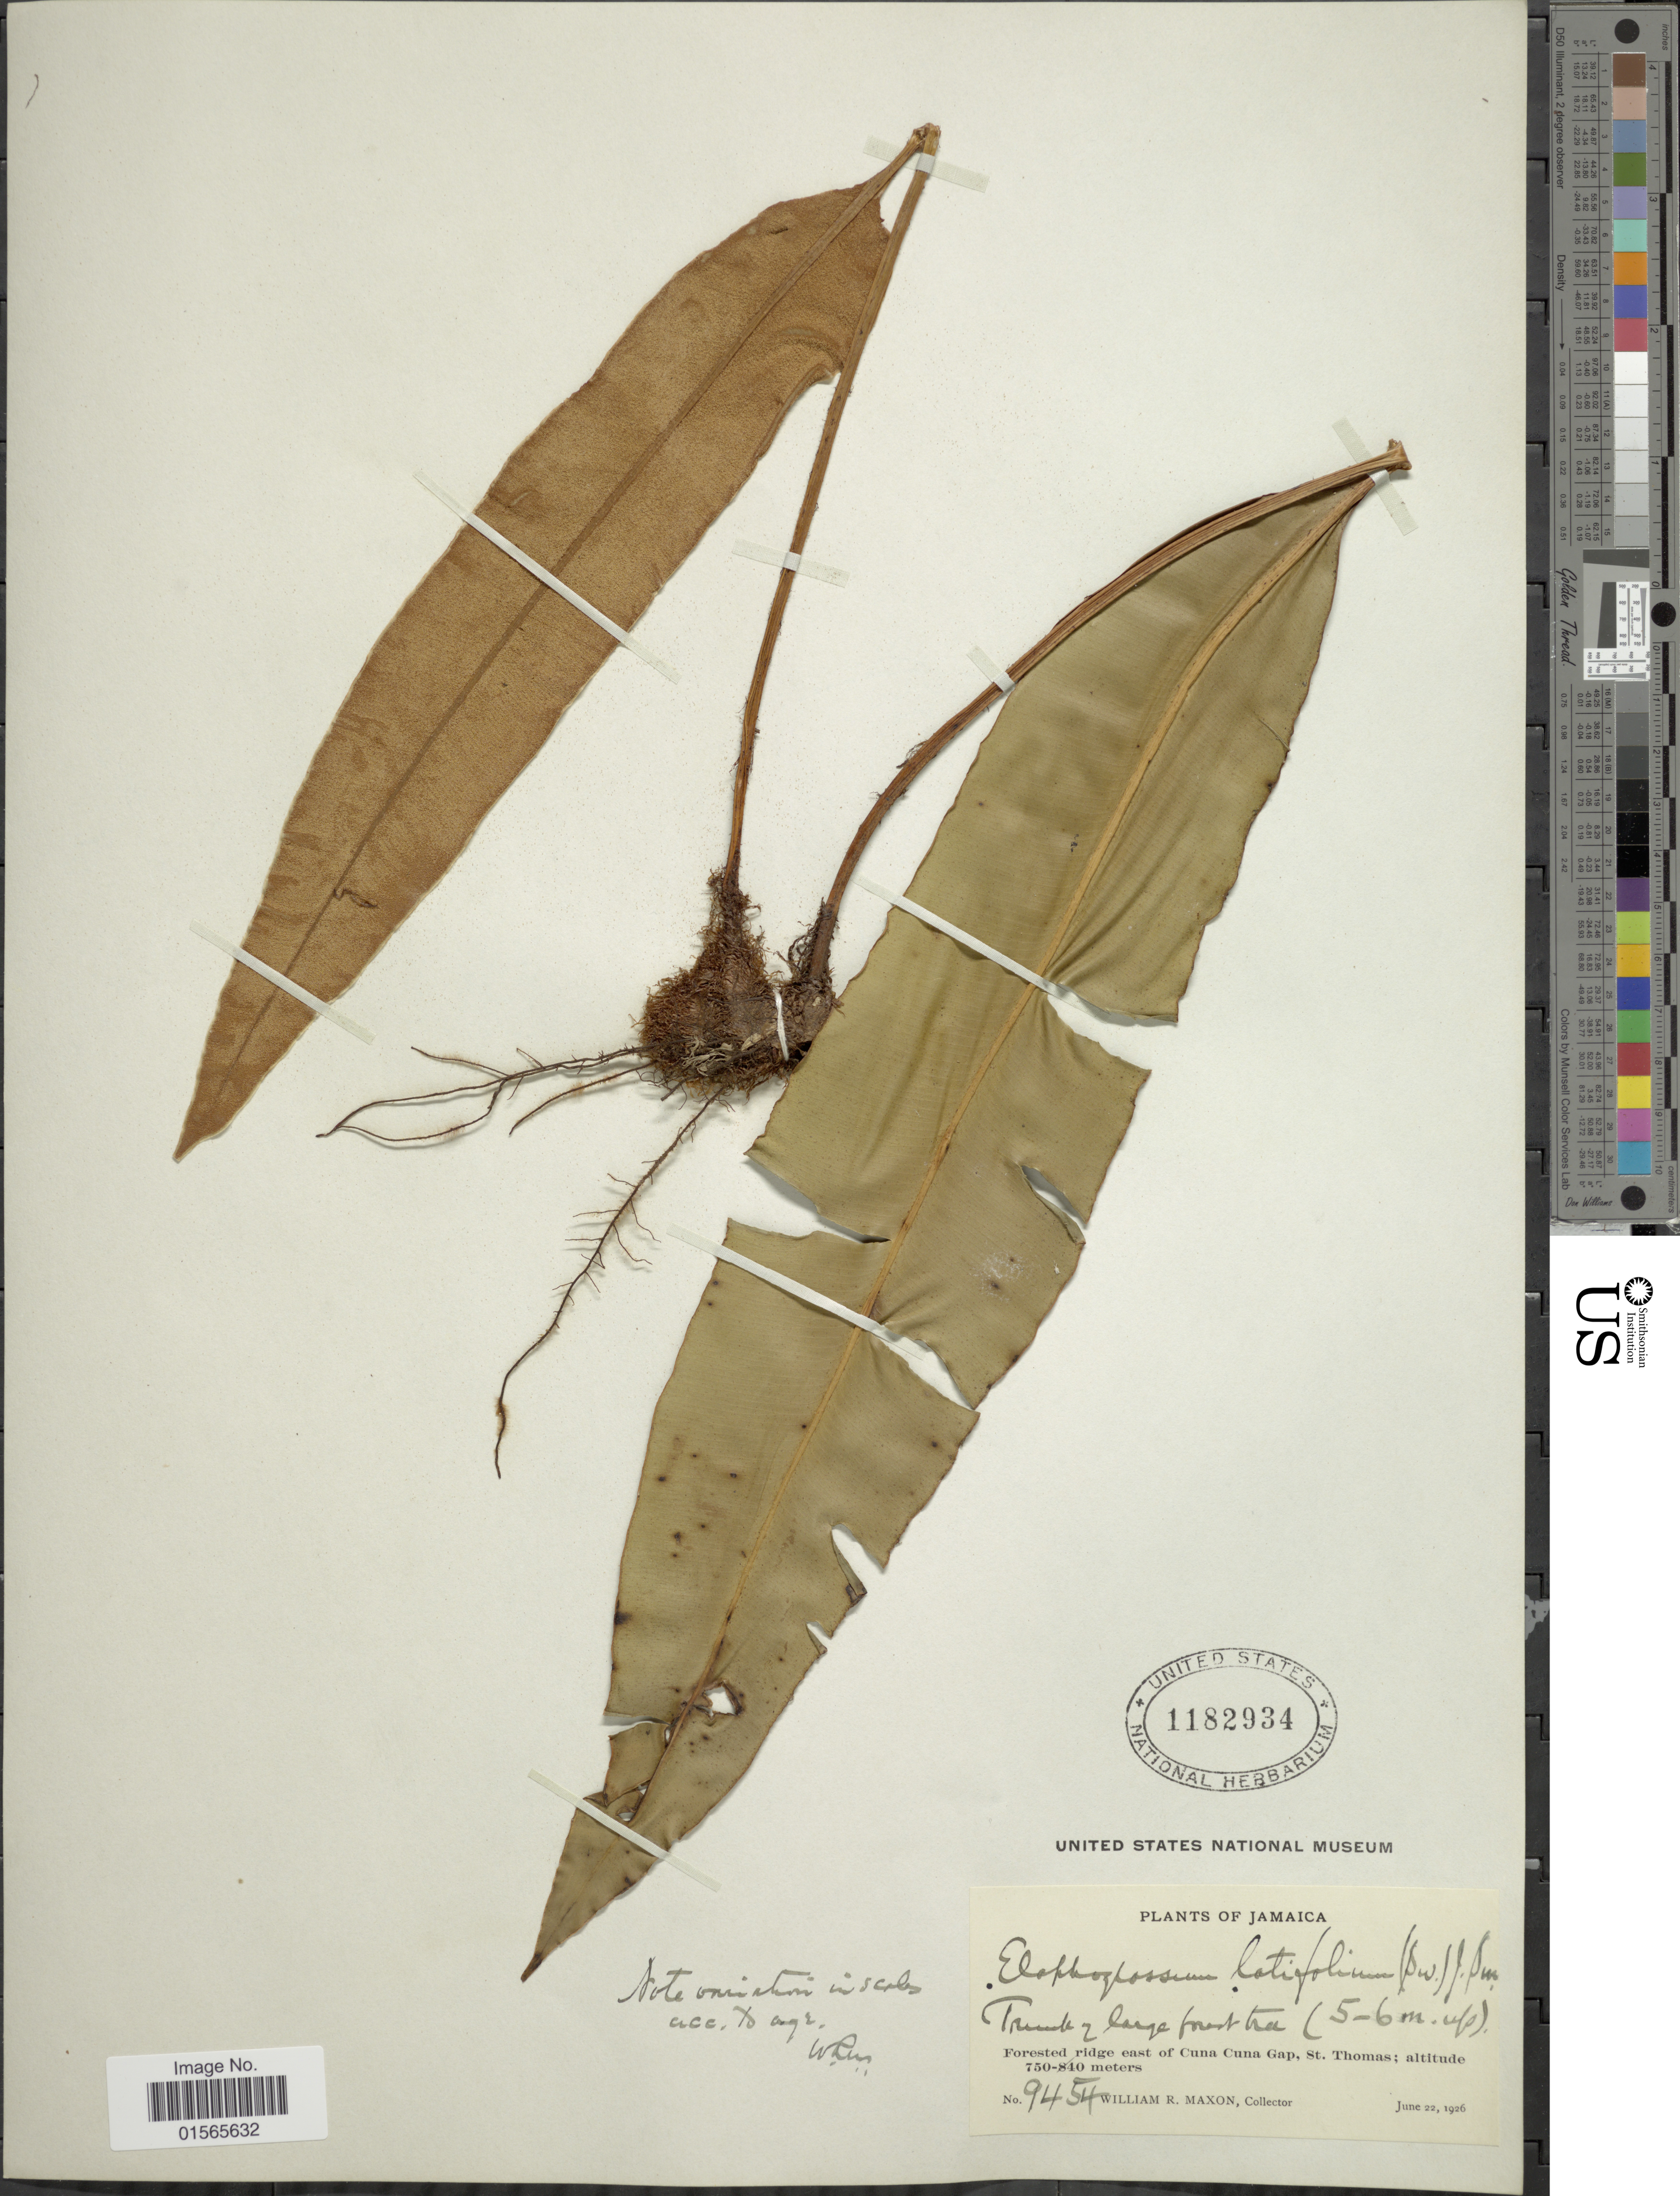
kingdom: Plantae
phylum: Tracheophyta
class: Polypodiopsida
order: Polypodiales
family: Dryopteridaceae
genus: Elaphoglossum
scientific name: Elaphoglossum latifolium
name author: (Sw.) J. Sm.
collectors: W. R. Maxon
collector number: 9454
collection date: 1926-06-22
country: Jamaica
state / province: Saint Thomas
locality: Forested ridge east of Cuna Cuna Gap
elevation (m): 750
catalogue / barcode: US 1182934